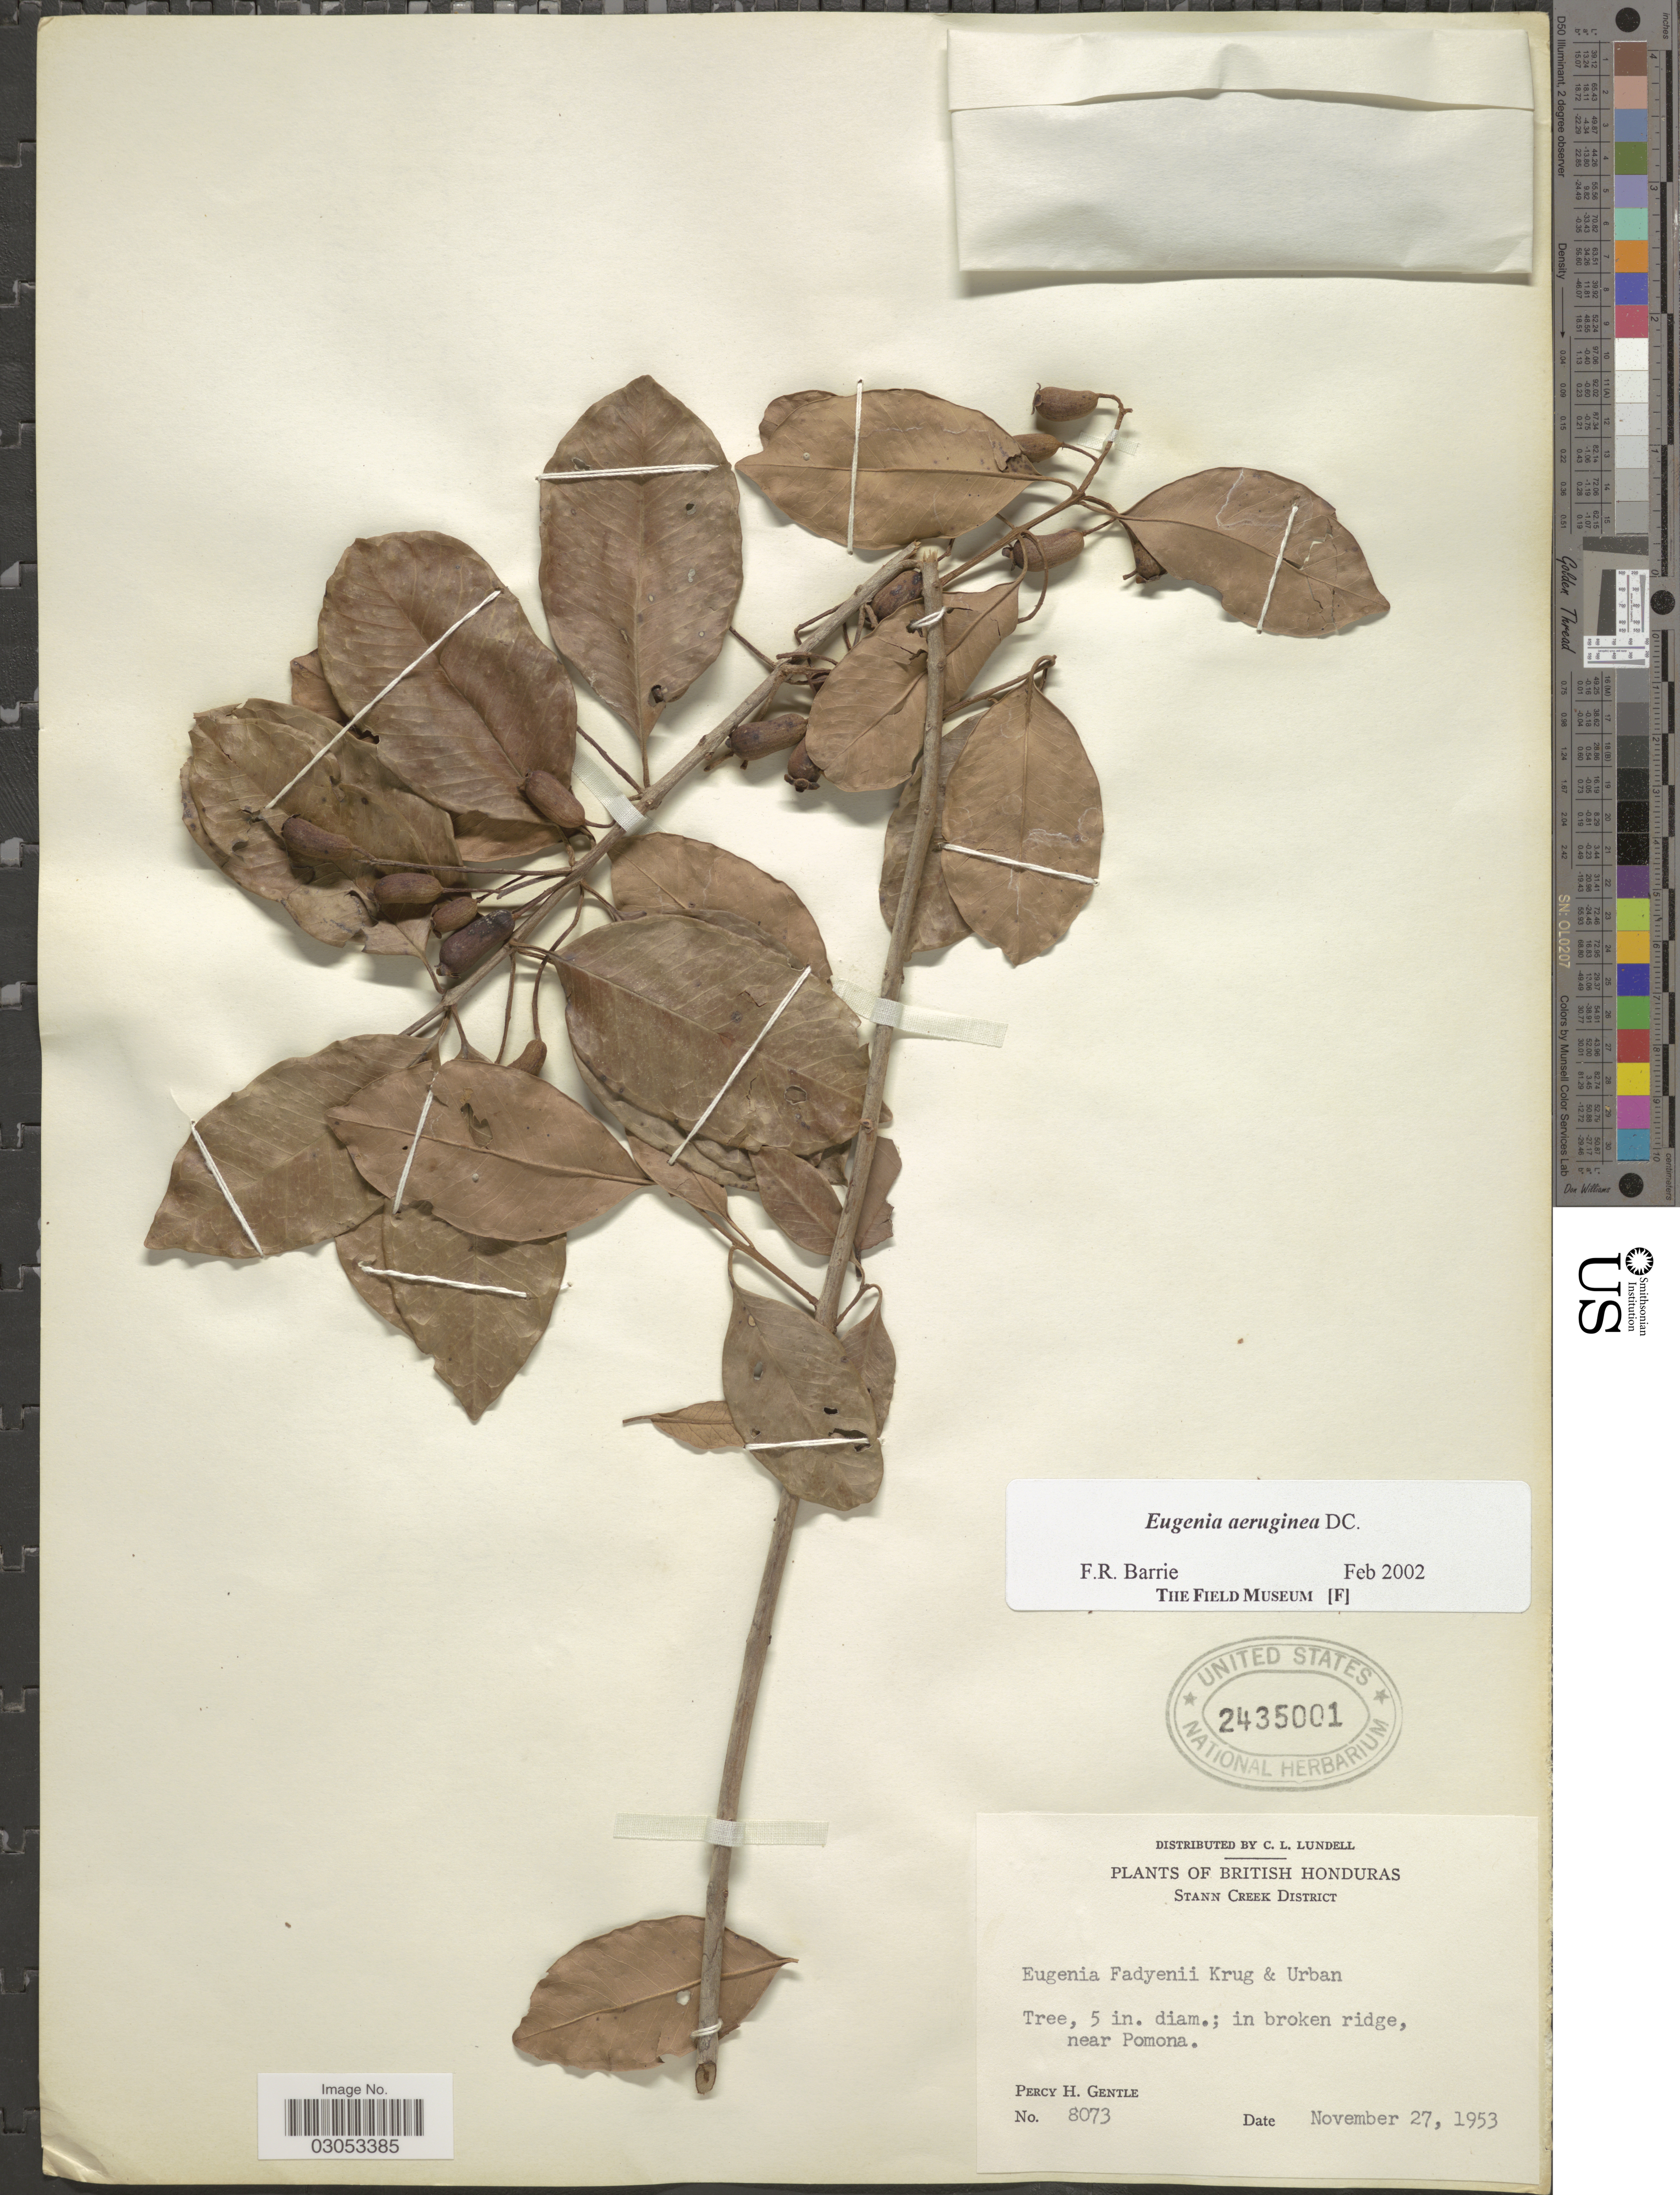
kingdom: Plantae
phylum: Tracheophyta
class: Magnoliopsida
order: Myrtales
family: Myrtaceae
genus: Eugenia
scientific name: Eugenia aeruginea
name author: DC.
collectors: P. H. Gentle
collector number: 8073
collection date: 1953-11-27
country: Belize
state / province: Stann Creek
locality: British Honduras, Stann Creek District, in broken ridge, near Pomona.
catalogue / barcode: US 2435001